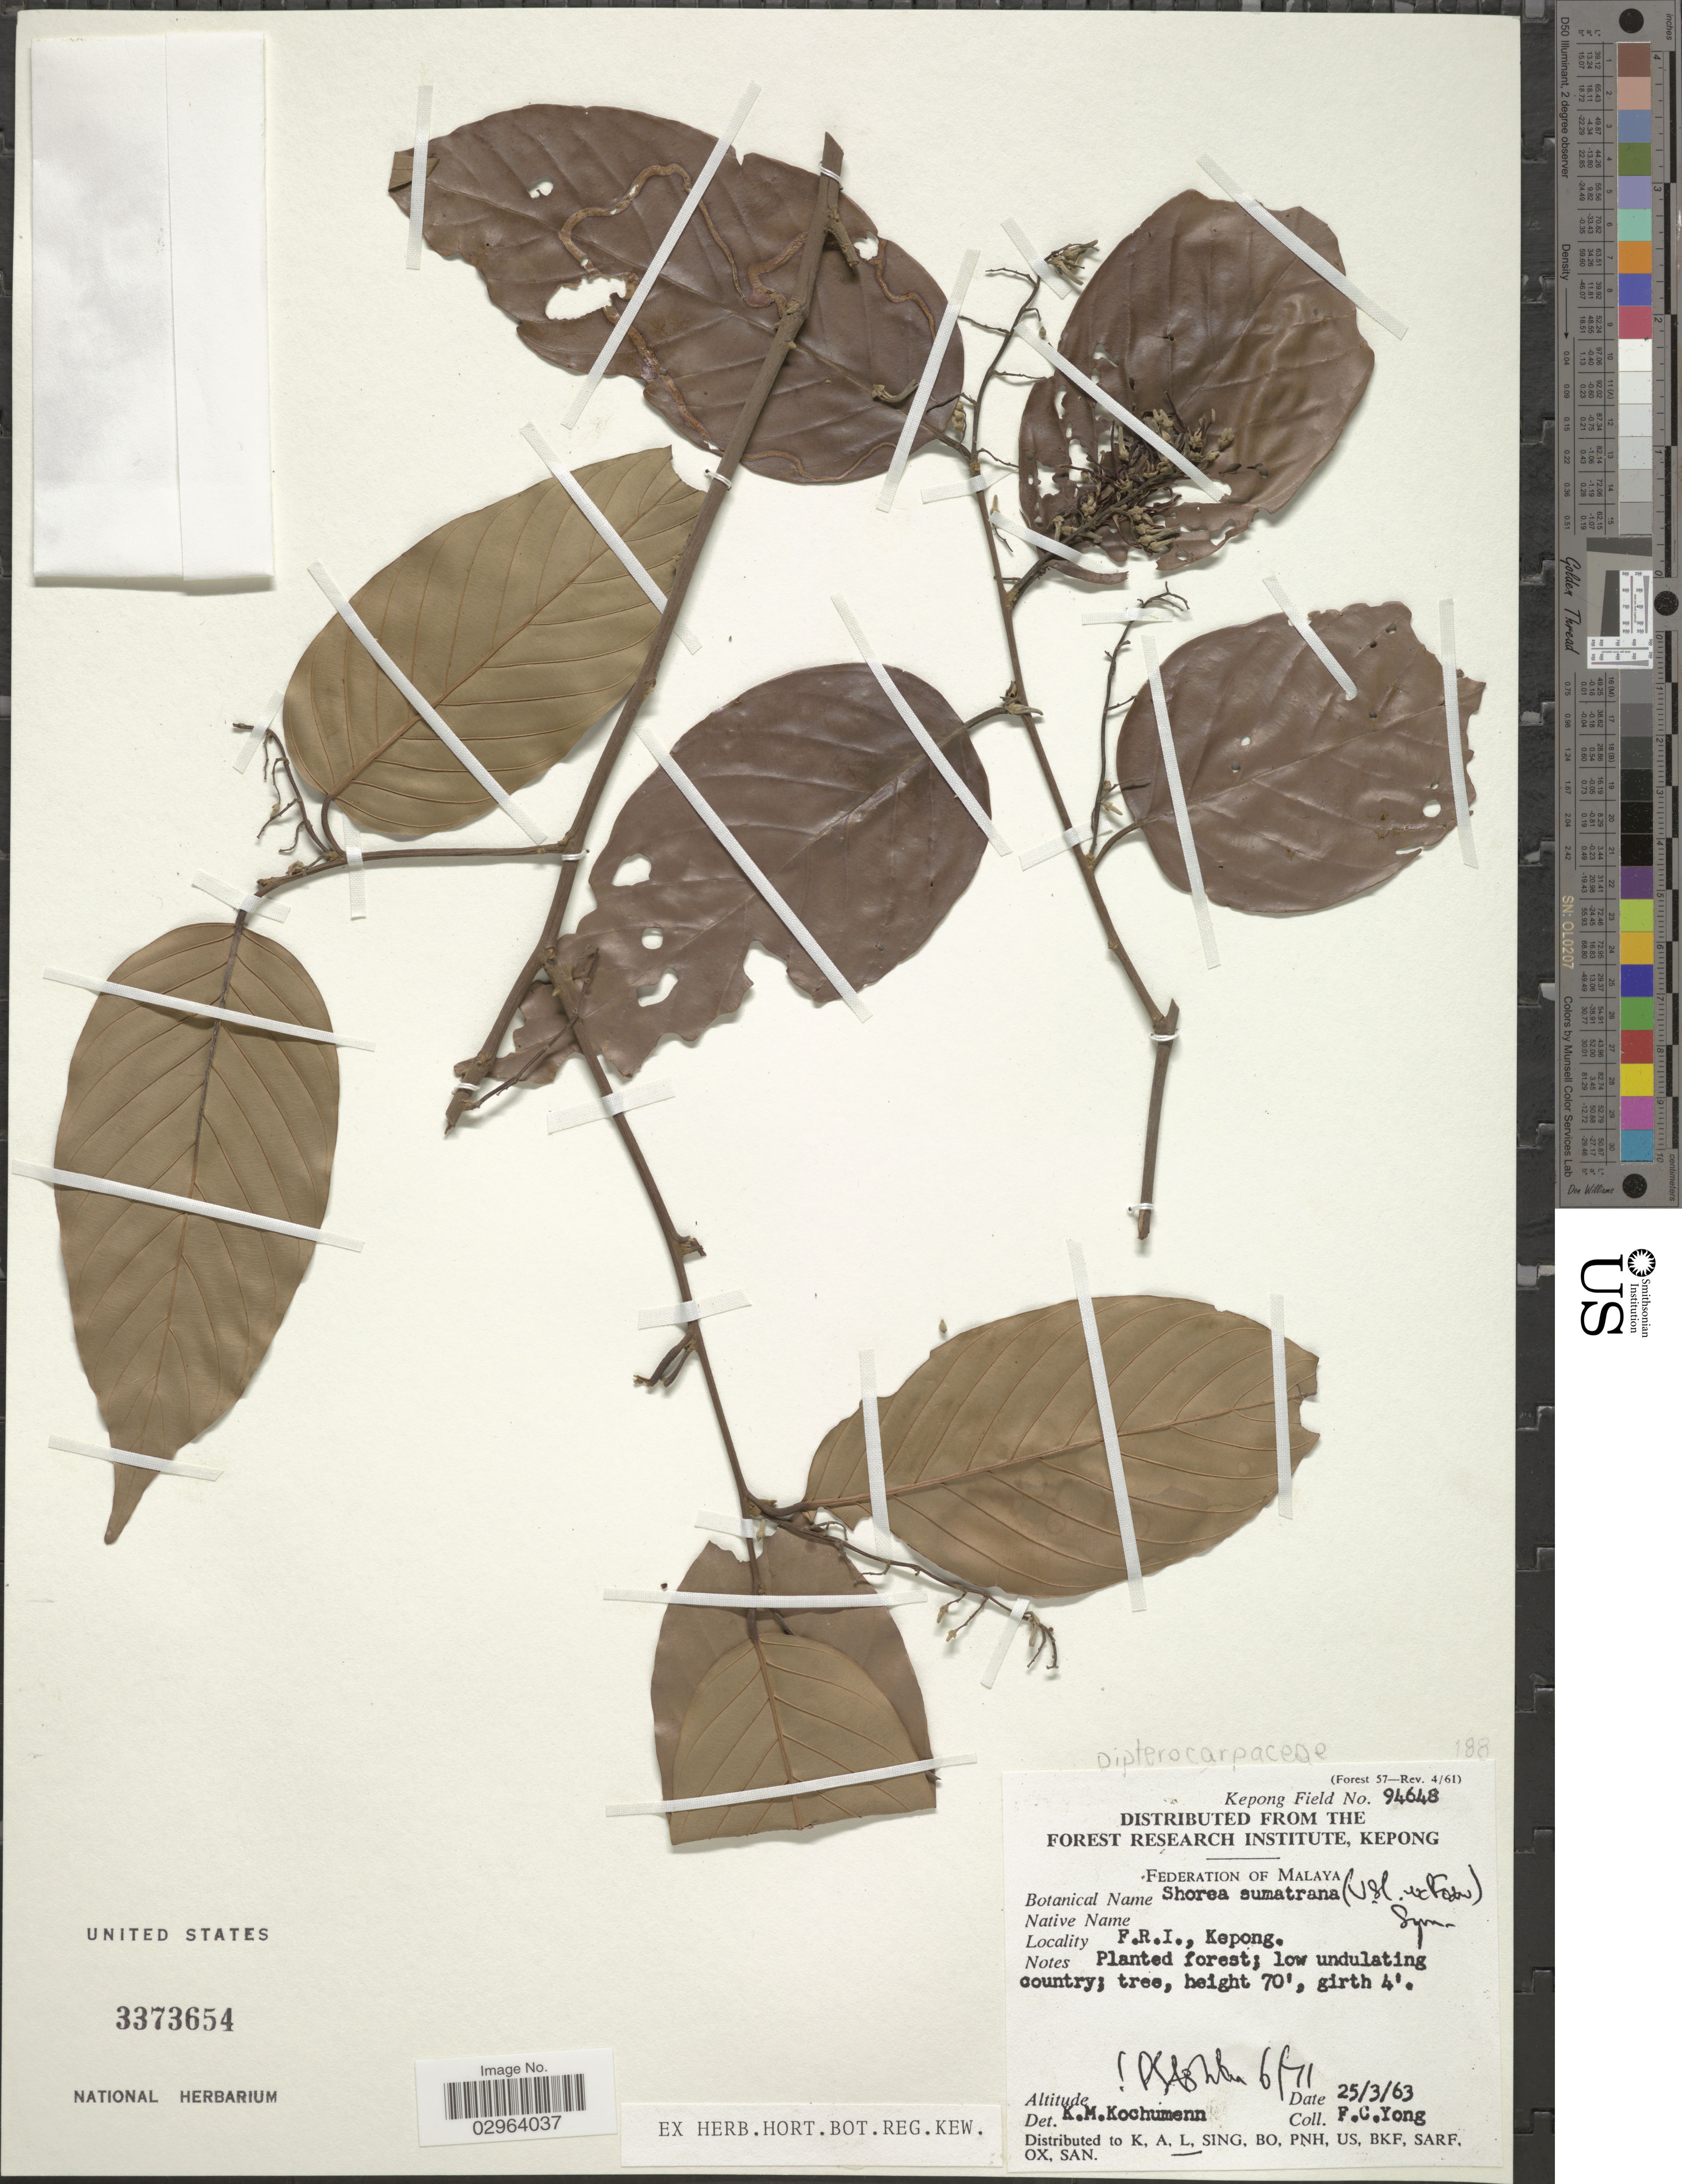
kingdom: Plantae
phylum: Tracheophyta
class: Magnoliopsida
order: Malvales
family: Dipterocarpaceae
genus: Shorea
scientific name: Shorea sumatrana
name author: (Slooten) Desch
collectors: F. Yong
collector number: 94648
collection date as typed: Transcribed d/m/y: 25/3/63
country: Malaysia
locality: F.R.I., Kepong.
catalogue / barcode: US 3373654